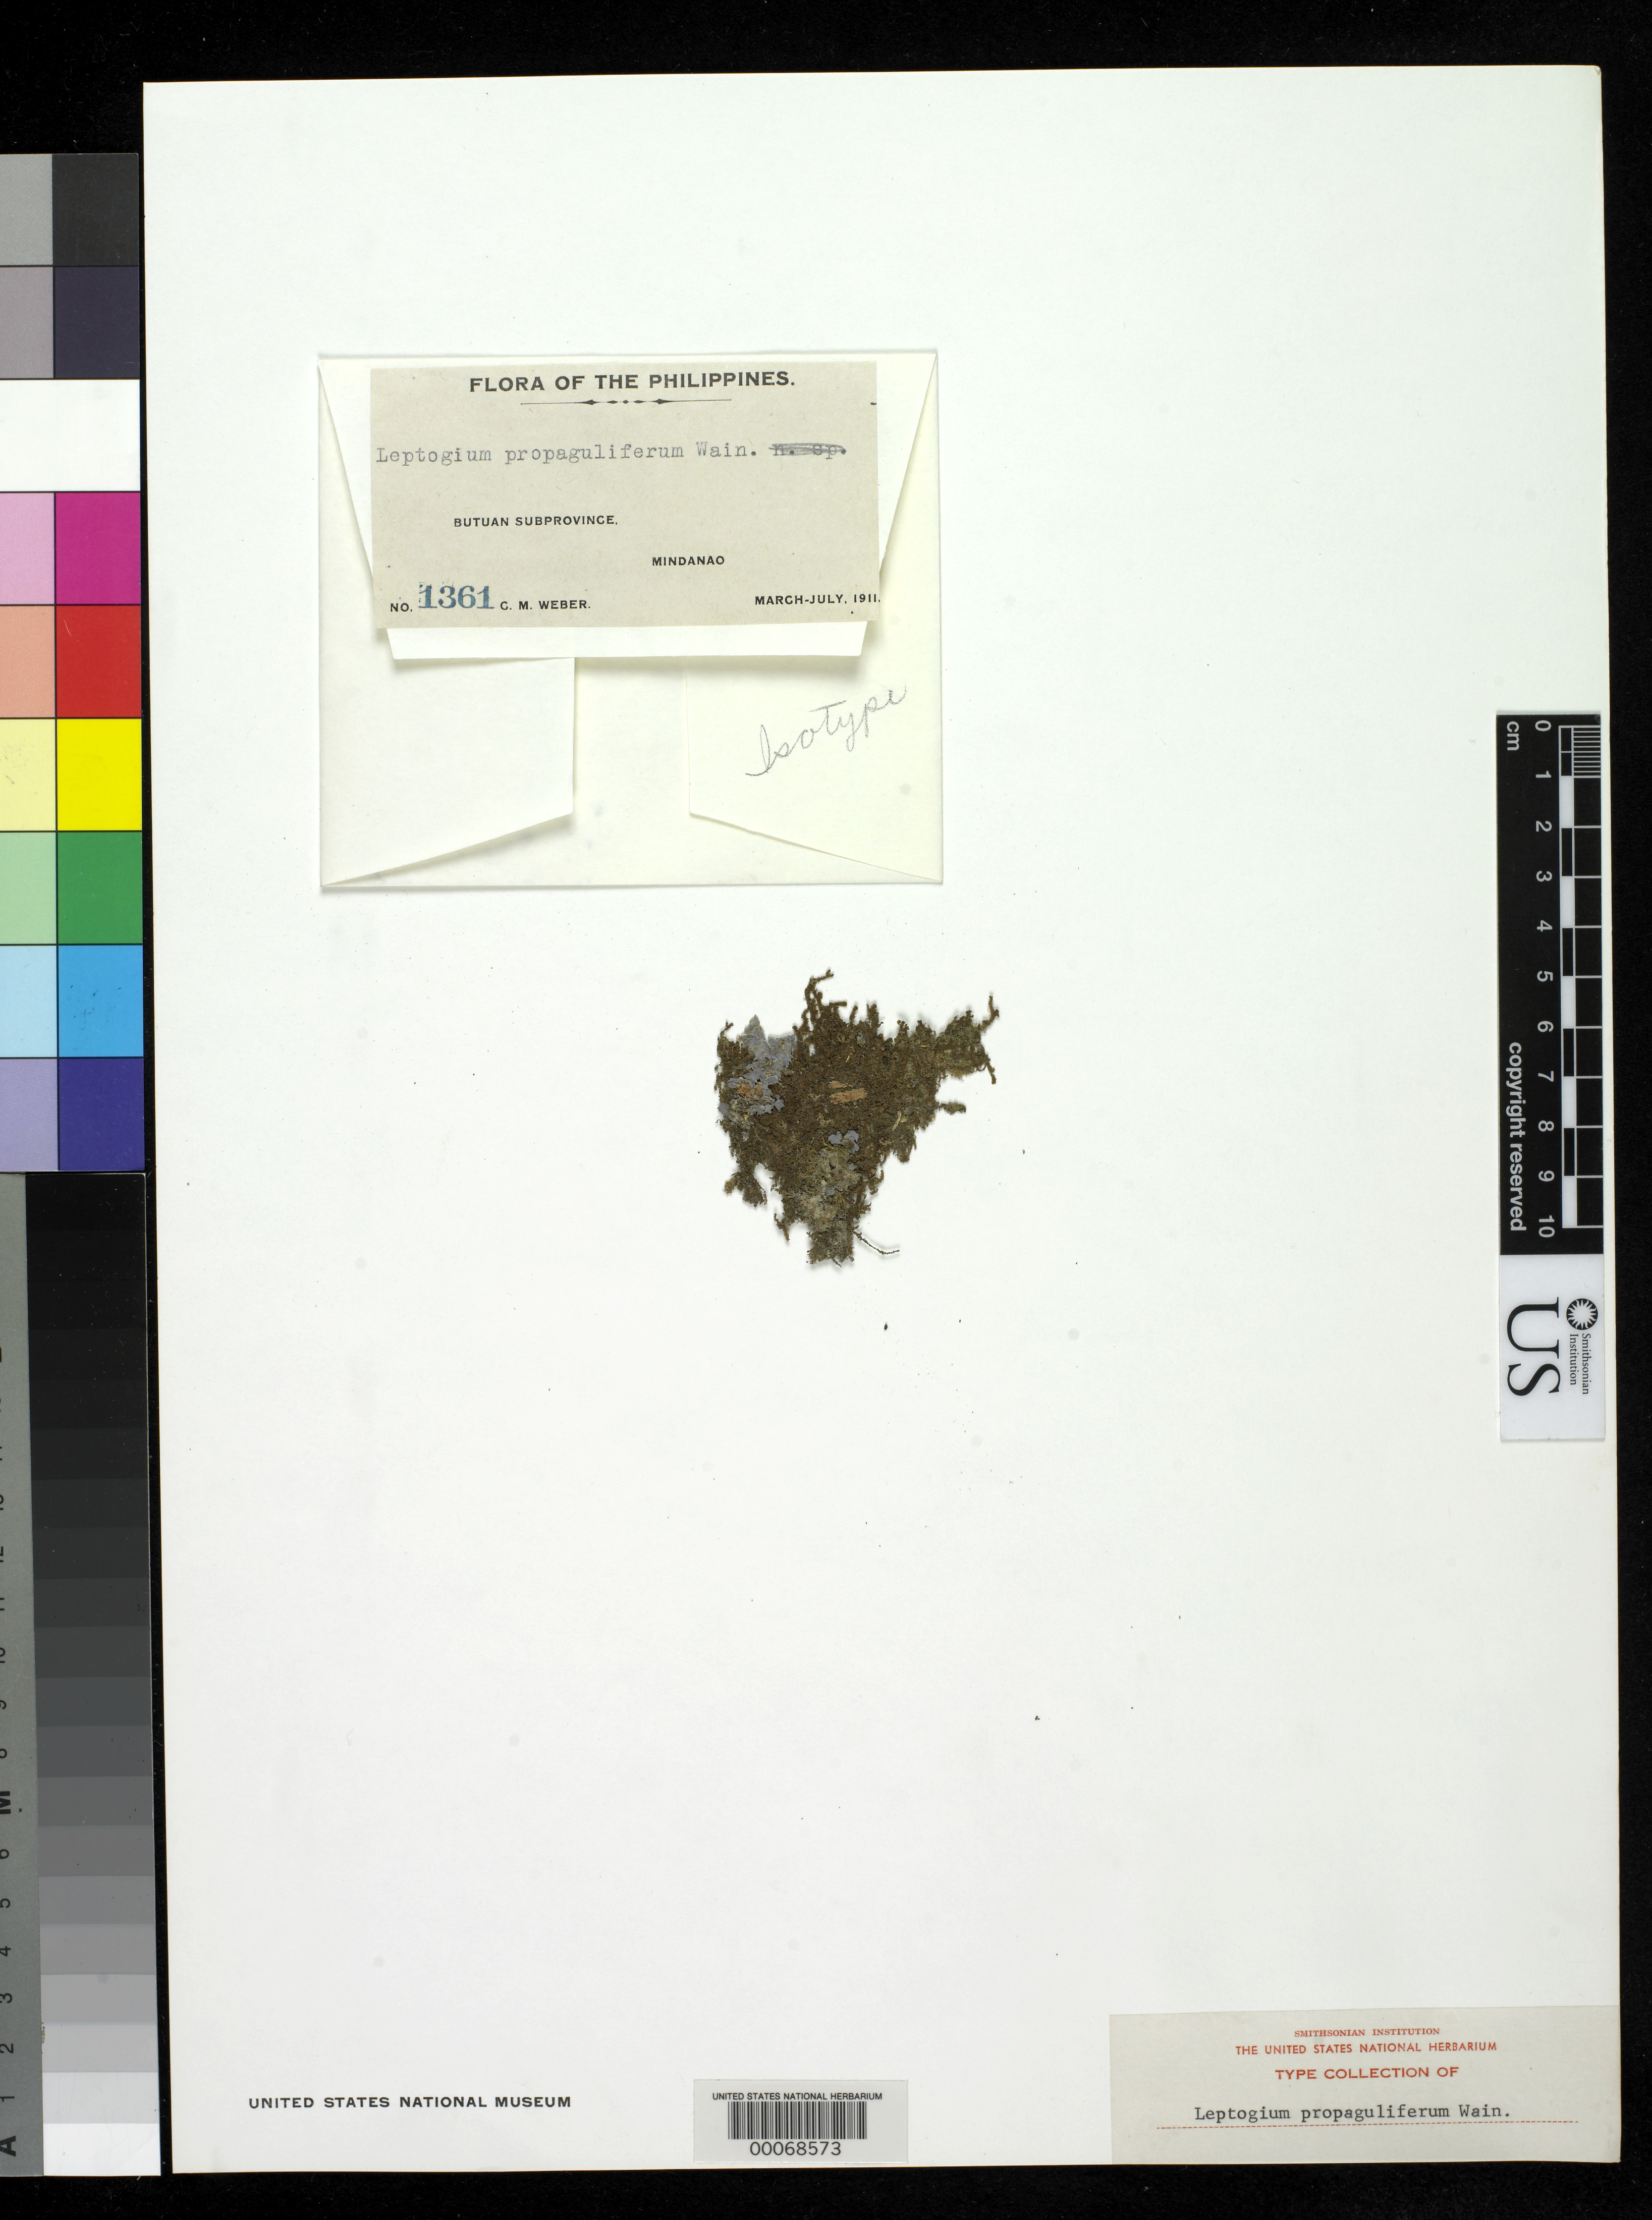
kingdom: Fungi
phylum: Ascomycota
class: Lecanoromycetes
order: Peltigerales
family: Collemataceae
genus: Leptogium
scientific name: Leptogium propaguliferum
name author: Vain.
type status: Isotype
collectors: C. M. Weber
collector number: Bur. Sci. 1361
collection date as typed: Mar 1911 to -- Jul 1911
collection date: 1911-03/1911-07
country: Philippines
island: Mindanao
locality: Butuan.